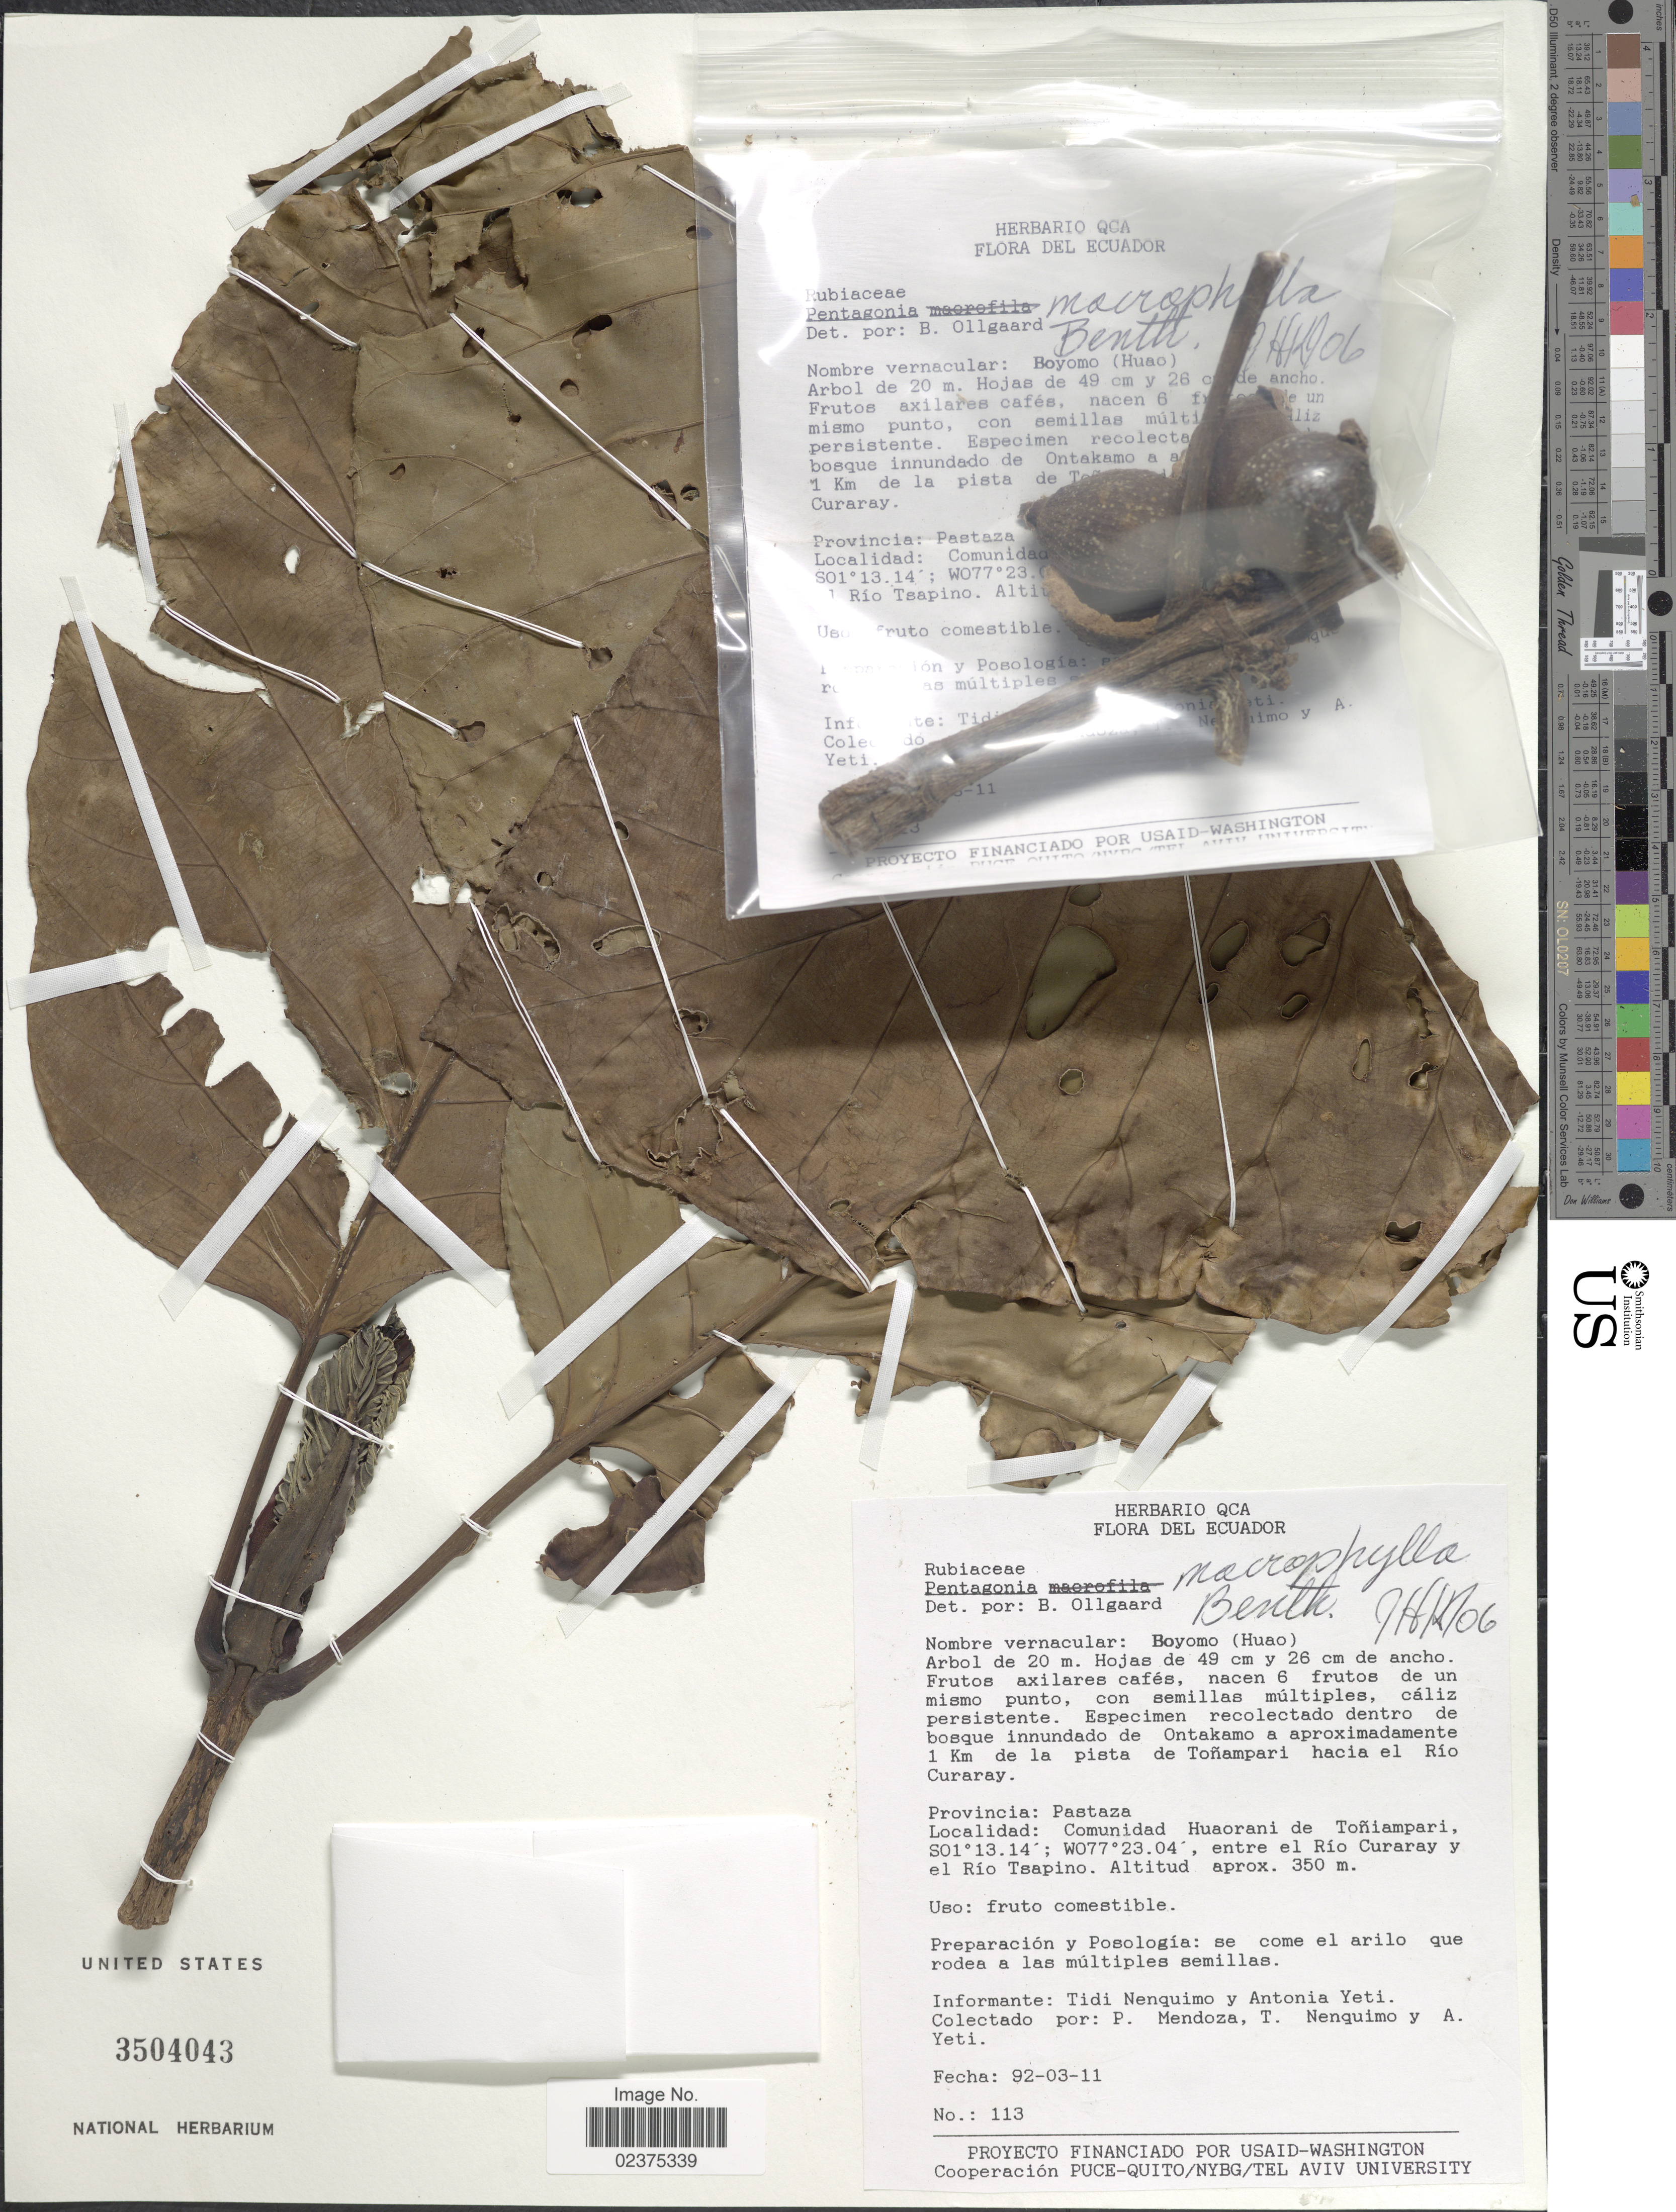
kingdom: Plantae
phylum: Tracheophyta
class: Magnoliopsida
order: Gentianales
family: Rubiaceae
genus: Pentagonia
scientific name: Pentagonia macrophylla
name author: Benth.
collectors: P. Mendoza, T. Nenquimo & A. Yeti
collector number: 113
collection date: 1992-03-11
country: Ecuador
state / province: Pastaza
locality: Comunidad Huaorani de Toñiampari, entre el Río Curaray y el Río Tsapino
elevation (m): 350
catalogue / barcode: US 3504043